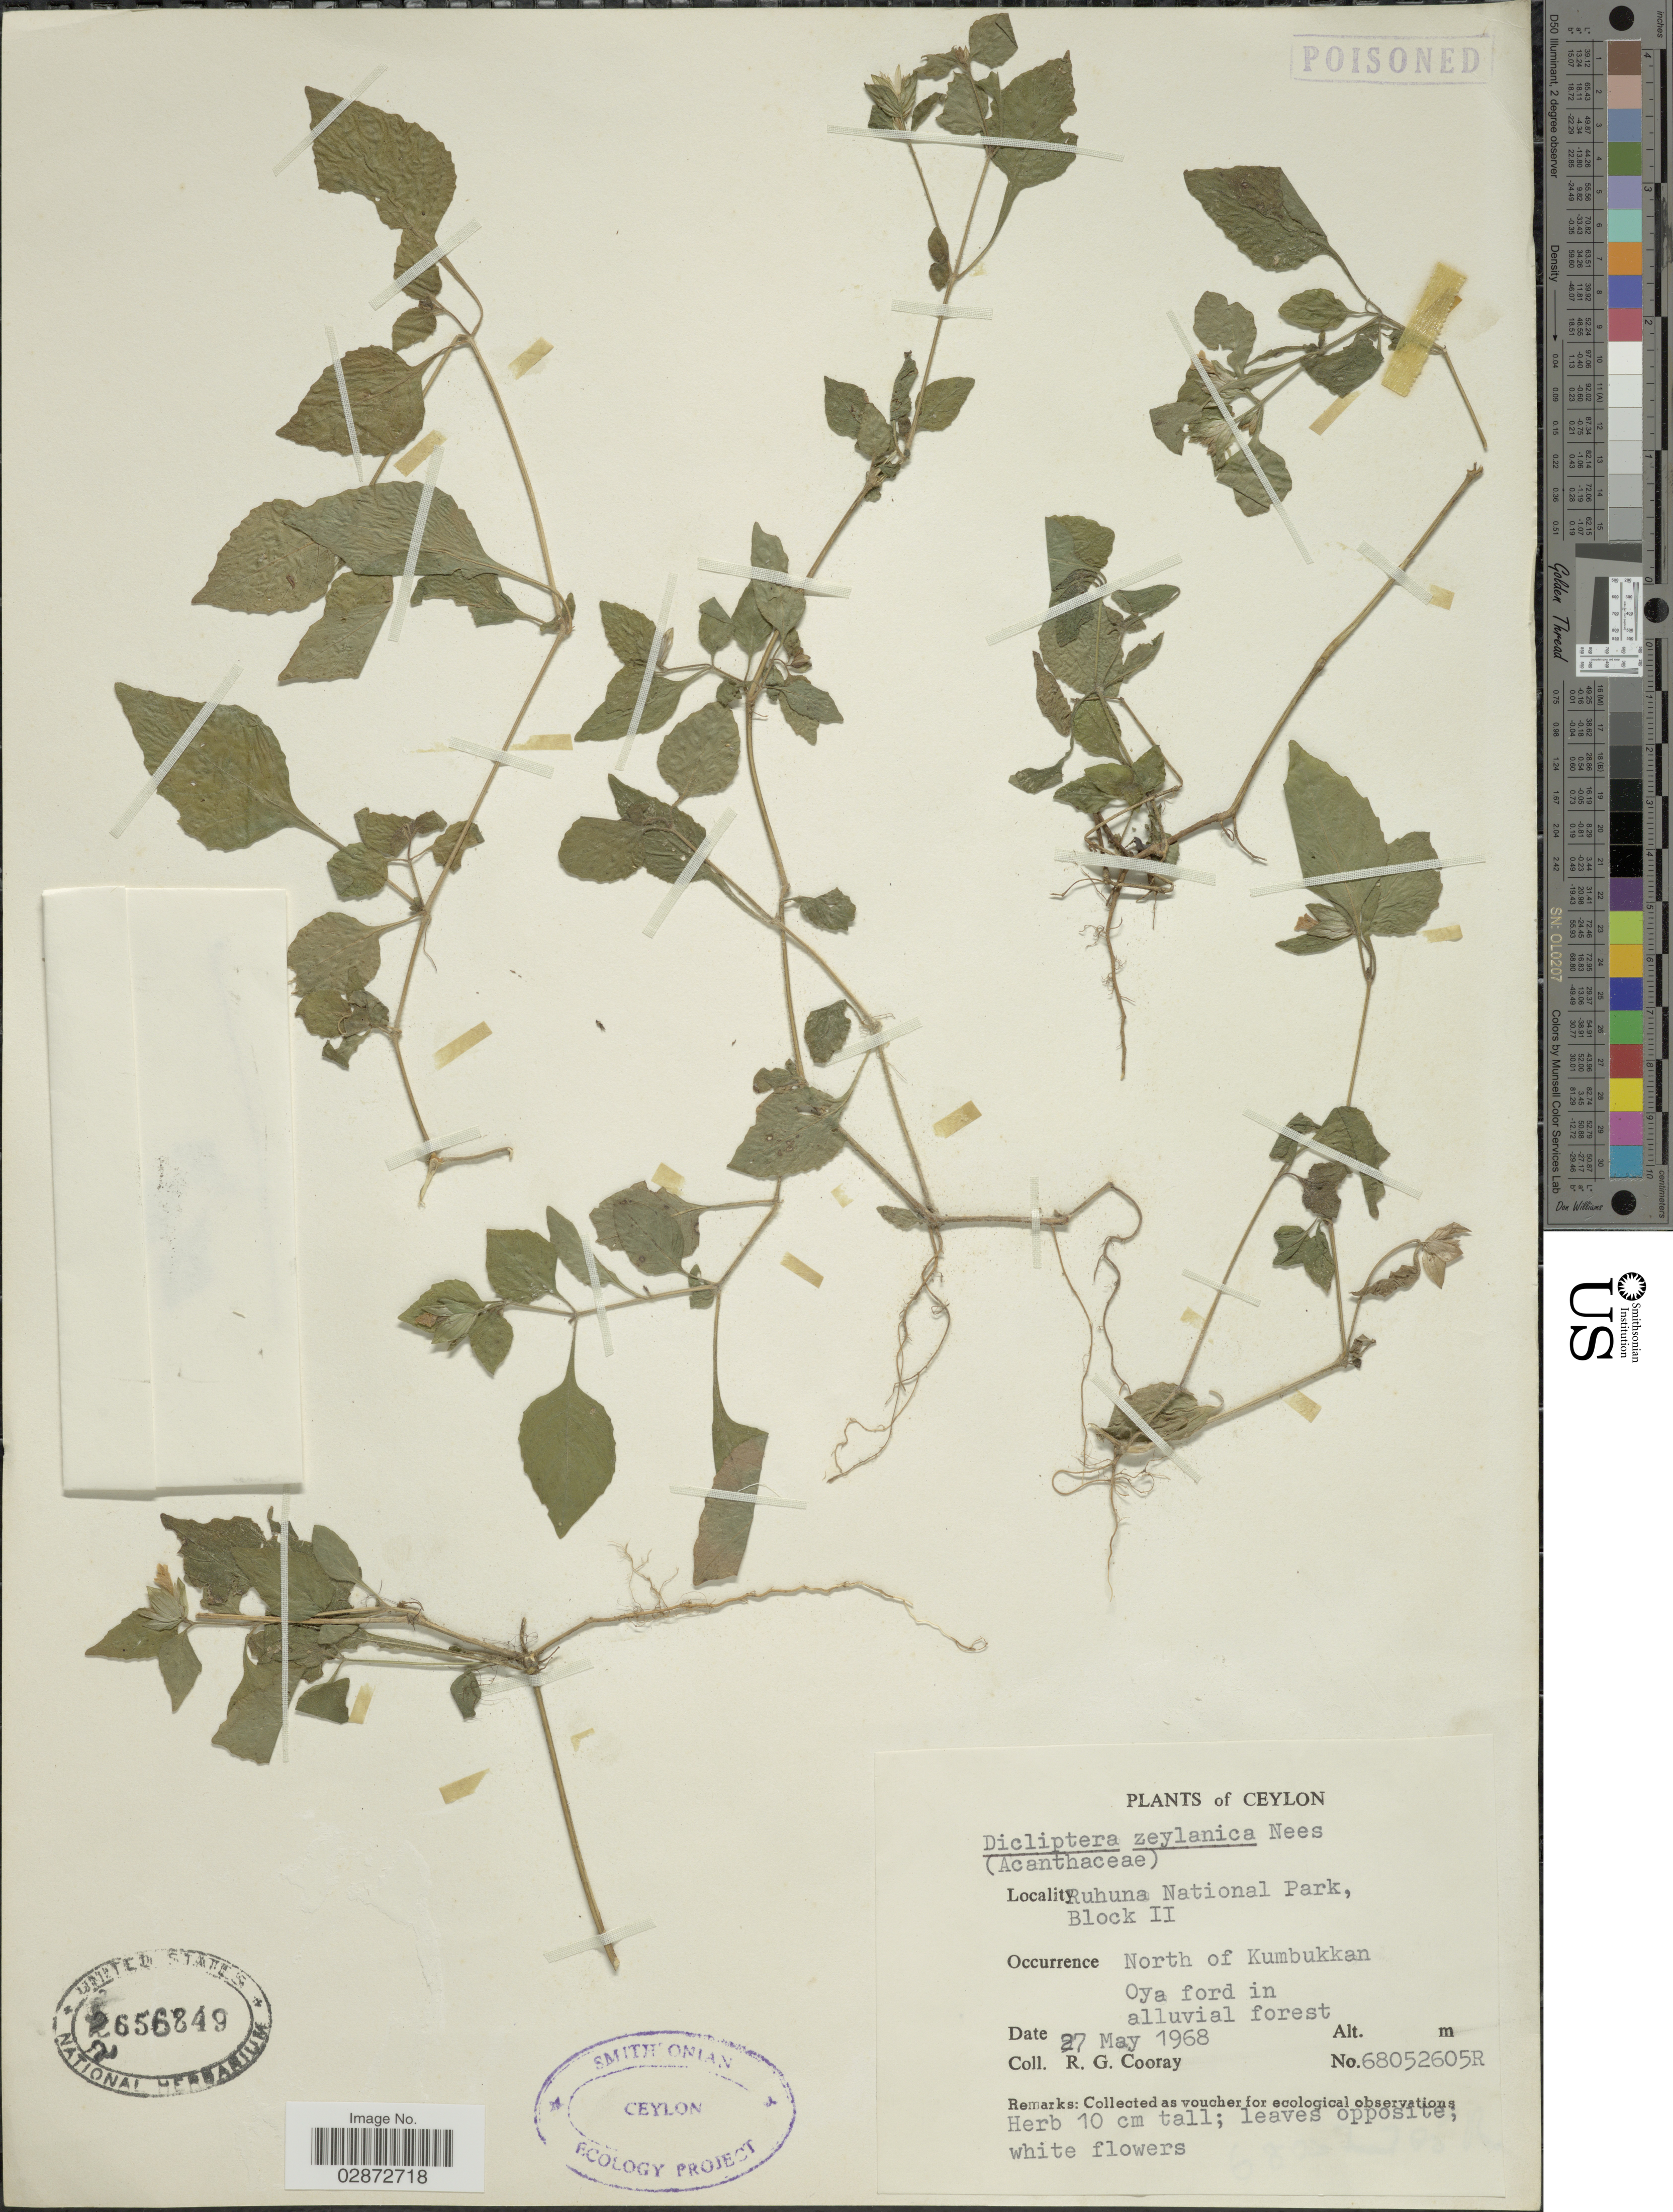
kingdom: Plantae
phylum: Tracheophyta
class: Magnoliopsida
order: Lamiales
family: Acanthaceae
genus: Dicliptera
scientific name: Dicliptera zeylanica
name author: Nees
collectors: R. Cooray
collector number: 68052605R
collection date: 1968-05-27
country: Sri Lanka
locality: Ceylon. Ruhuna National Park, Block II. North of Kumbukkan. Oya ford in alluvial forest.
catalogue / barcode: US 2656849